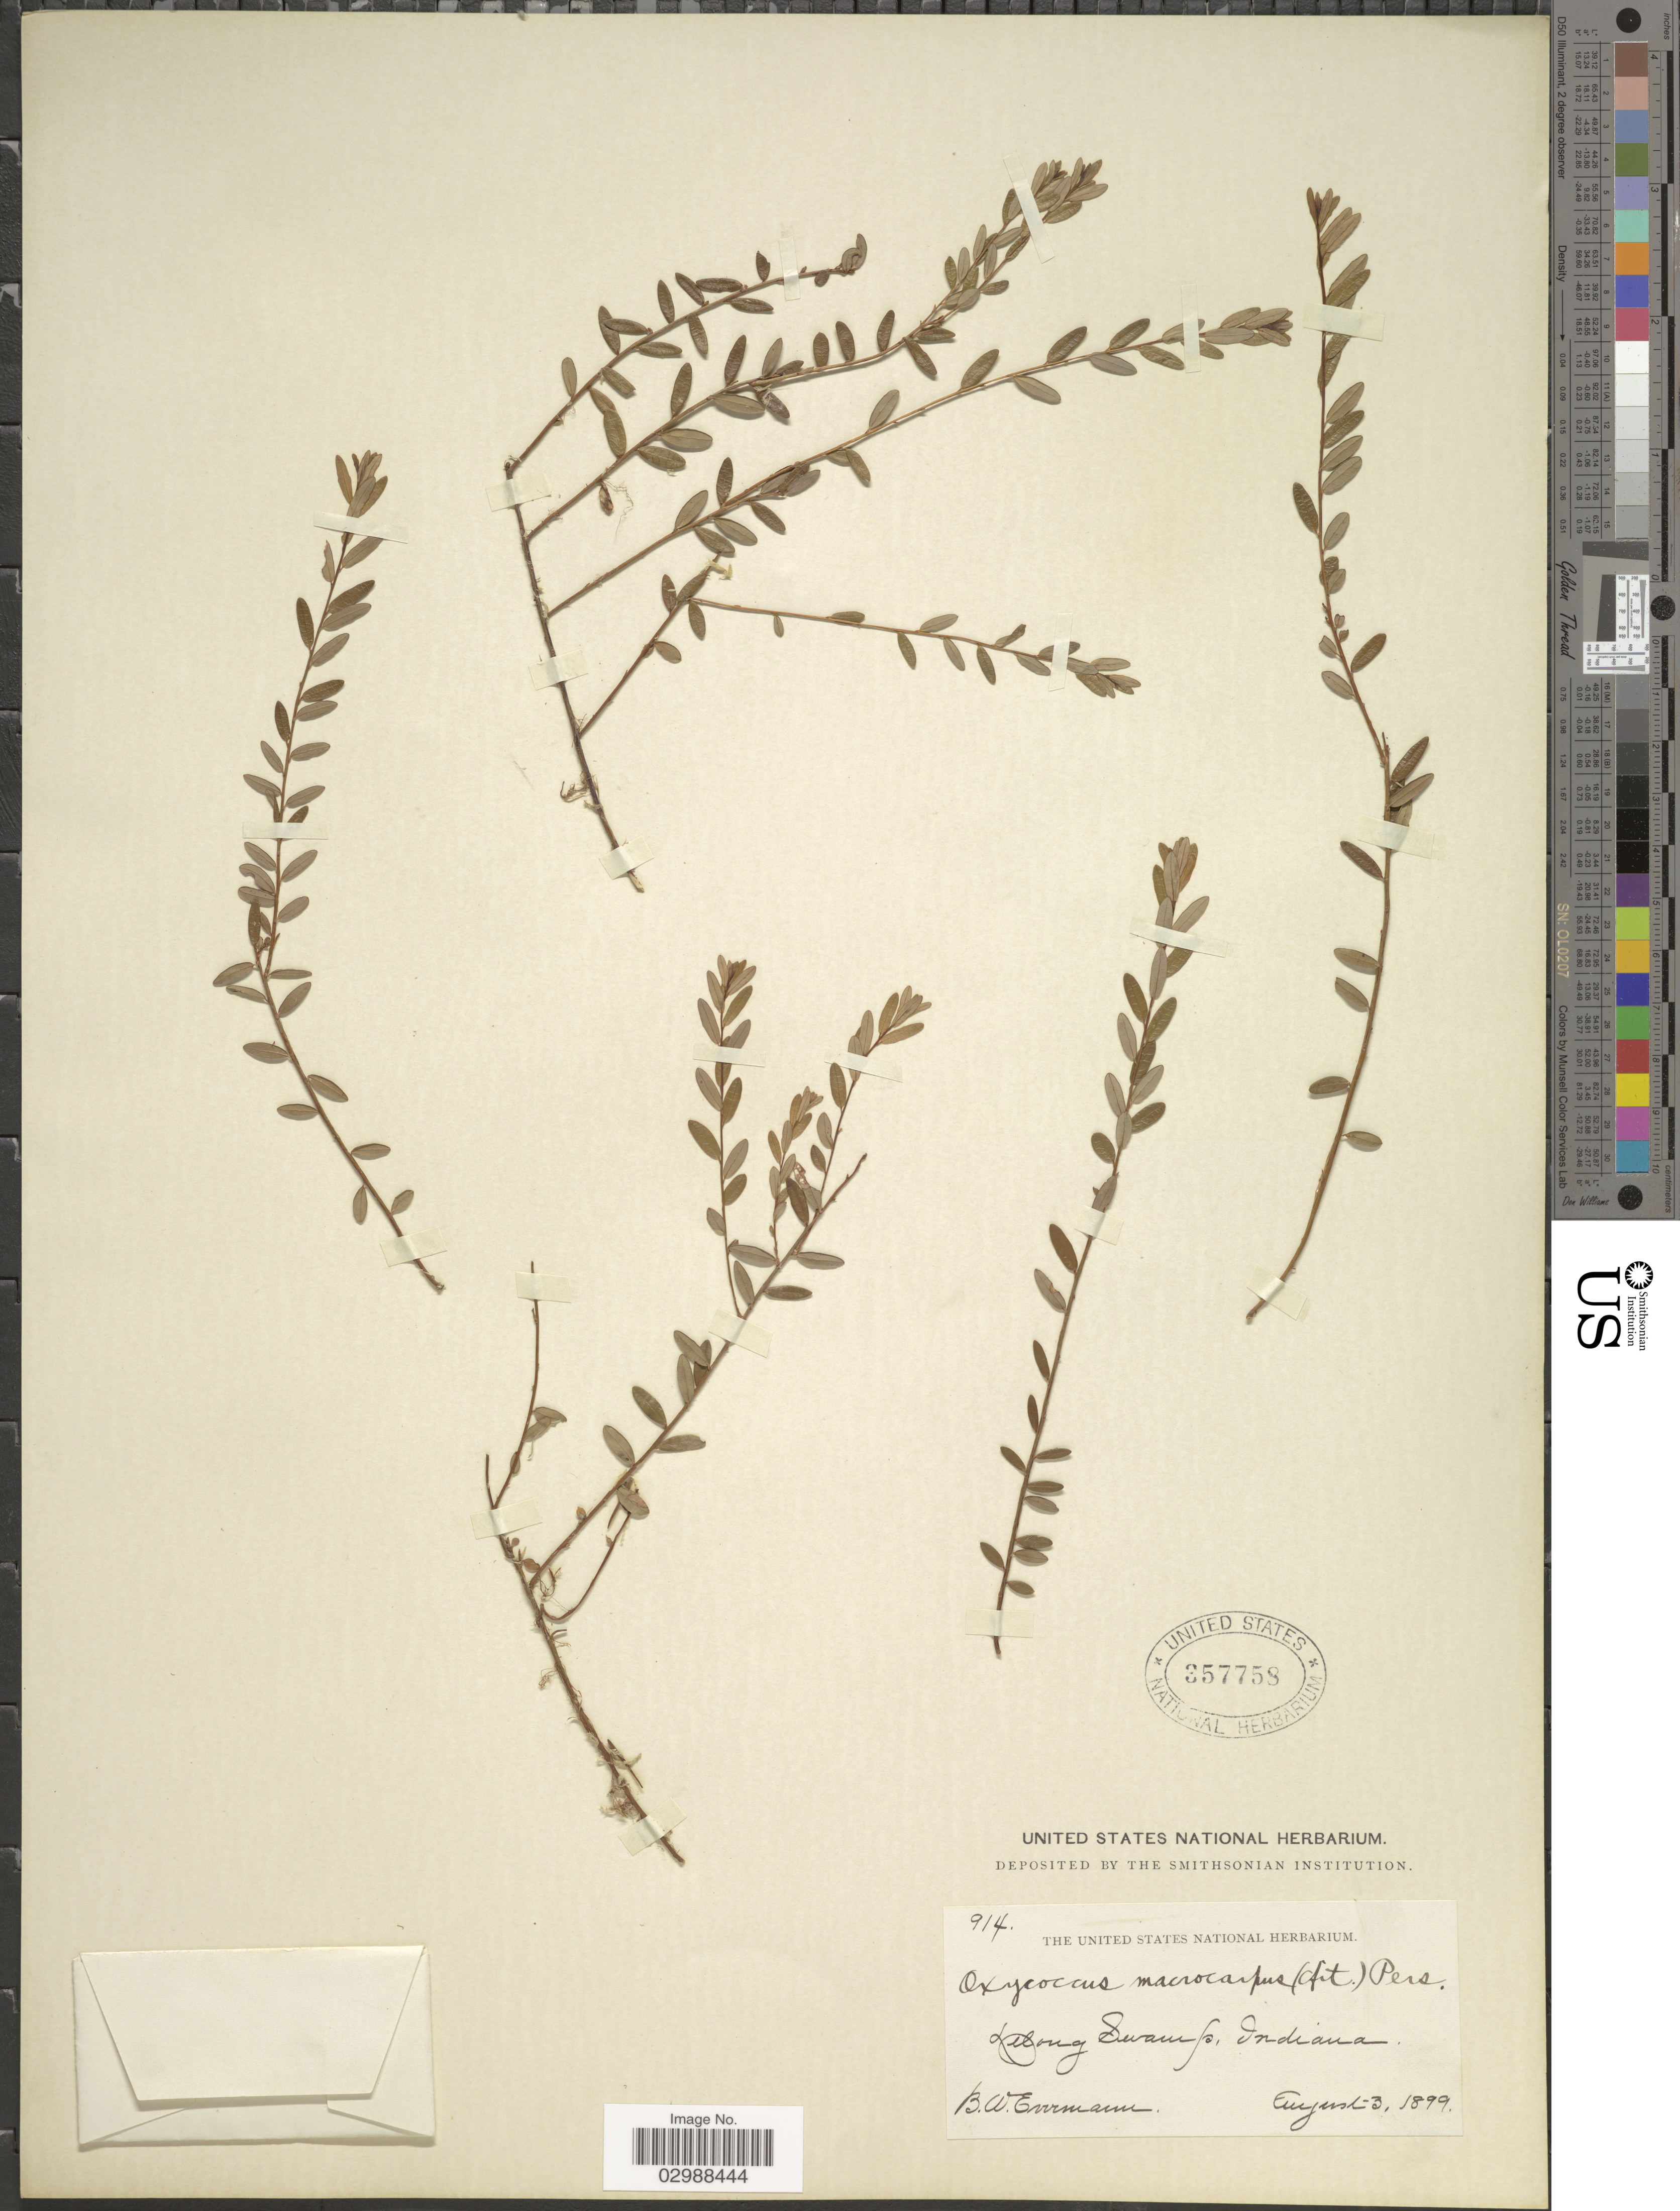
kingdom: Plantae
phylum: Tracheophyta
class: Magnoliopsida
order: Ericales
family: Ericaceae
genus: Vaccinium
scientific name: Vaccinium macrocarpon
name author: Aiton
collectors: B. W. Evermann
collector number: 914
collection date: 1899-08-03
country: United States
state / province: Indiana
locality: Delong Swamp, Indiana.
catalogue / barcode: US 357758